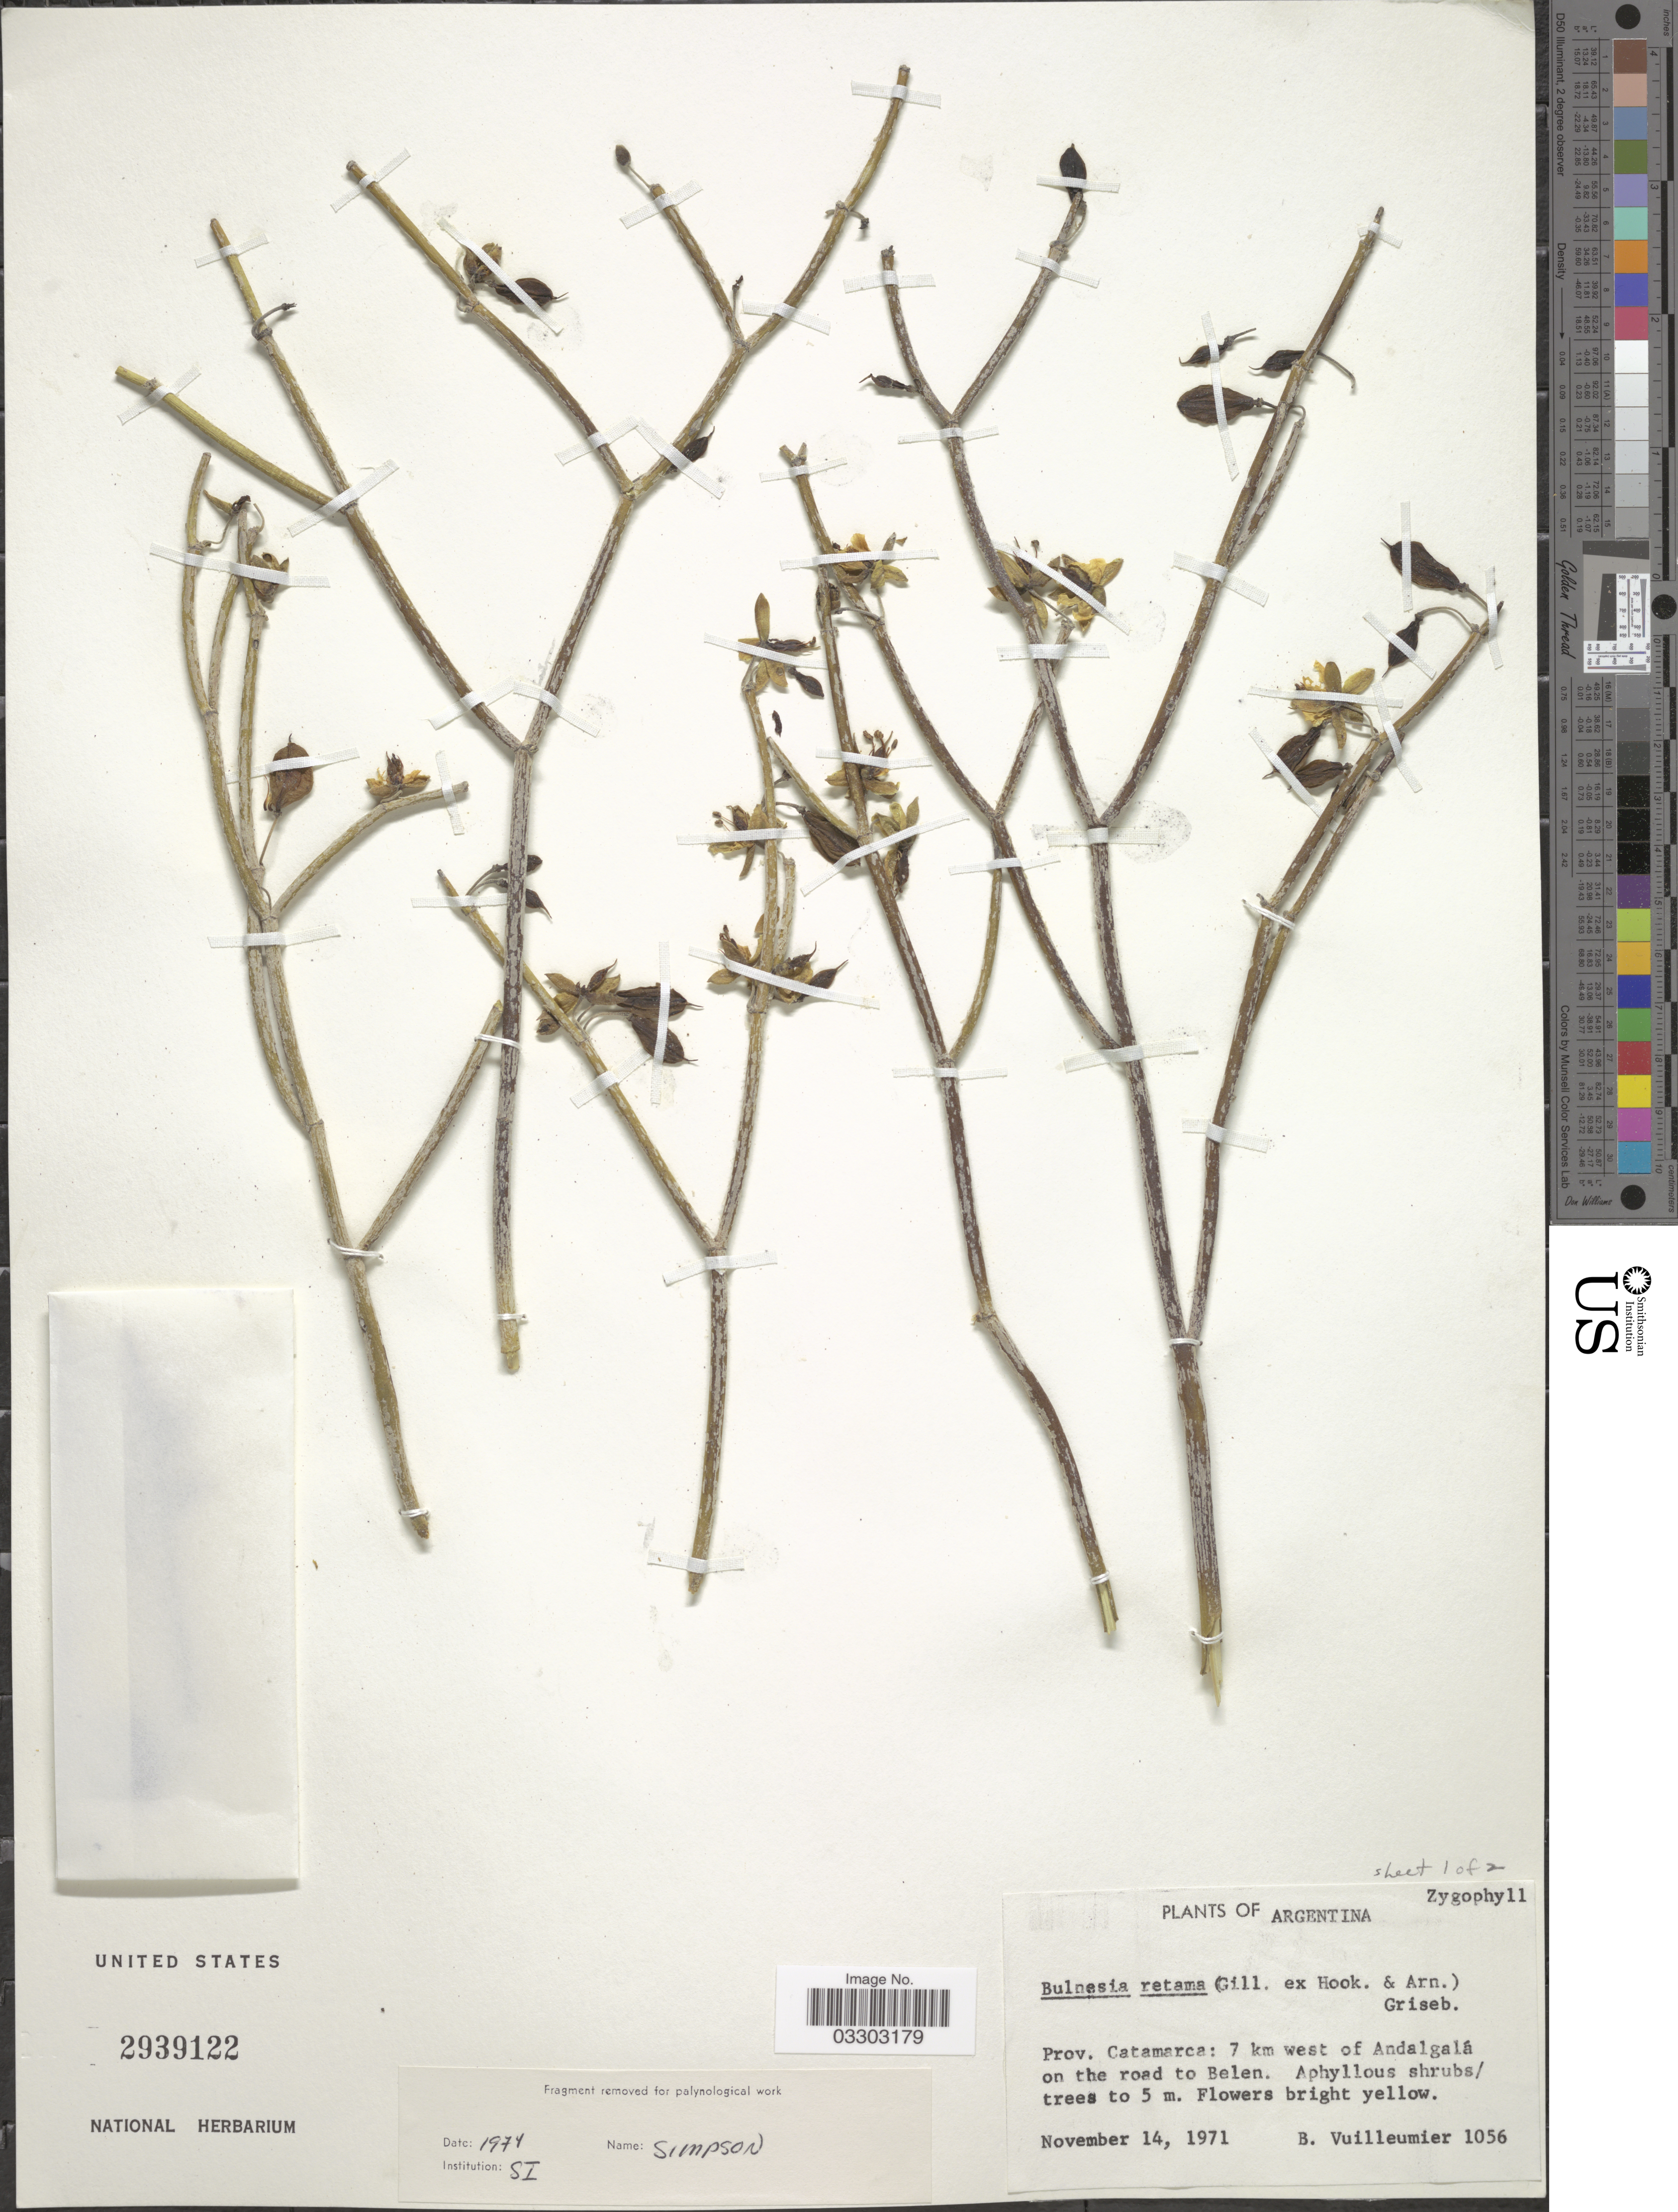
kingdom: Plantae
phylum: Tracheophyta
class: Magnoliopsida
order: Zygophyllales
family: Zygophyllaceae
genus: Bulnesia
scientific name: Bulnesia retama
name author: (Gillies ex Hook. & Arn.) Griseb.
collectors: B. Vuilleumier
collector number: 1056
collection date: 1971-11-14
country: Argentina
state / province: Catamarca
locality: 7 km west of Andalgalá on the road to Belen.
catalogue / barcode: US 2939122